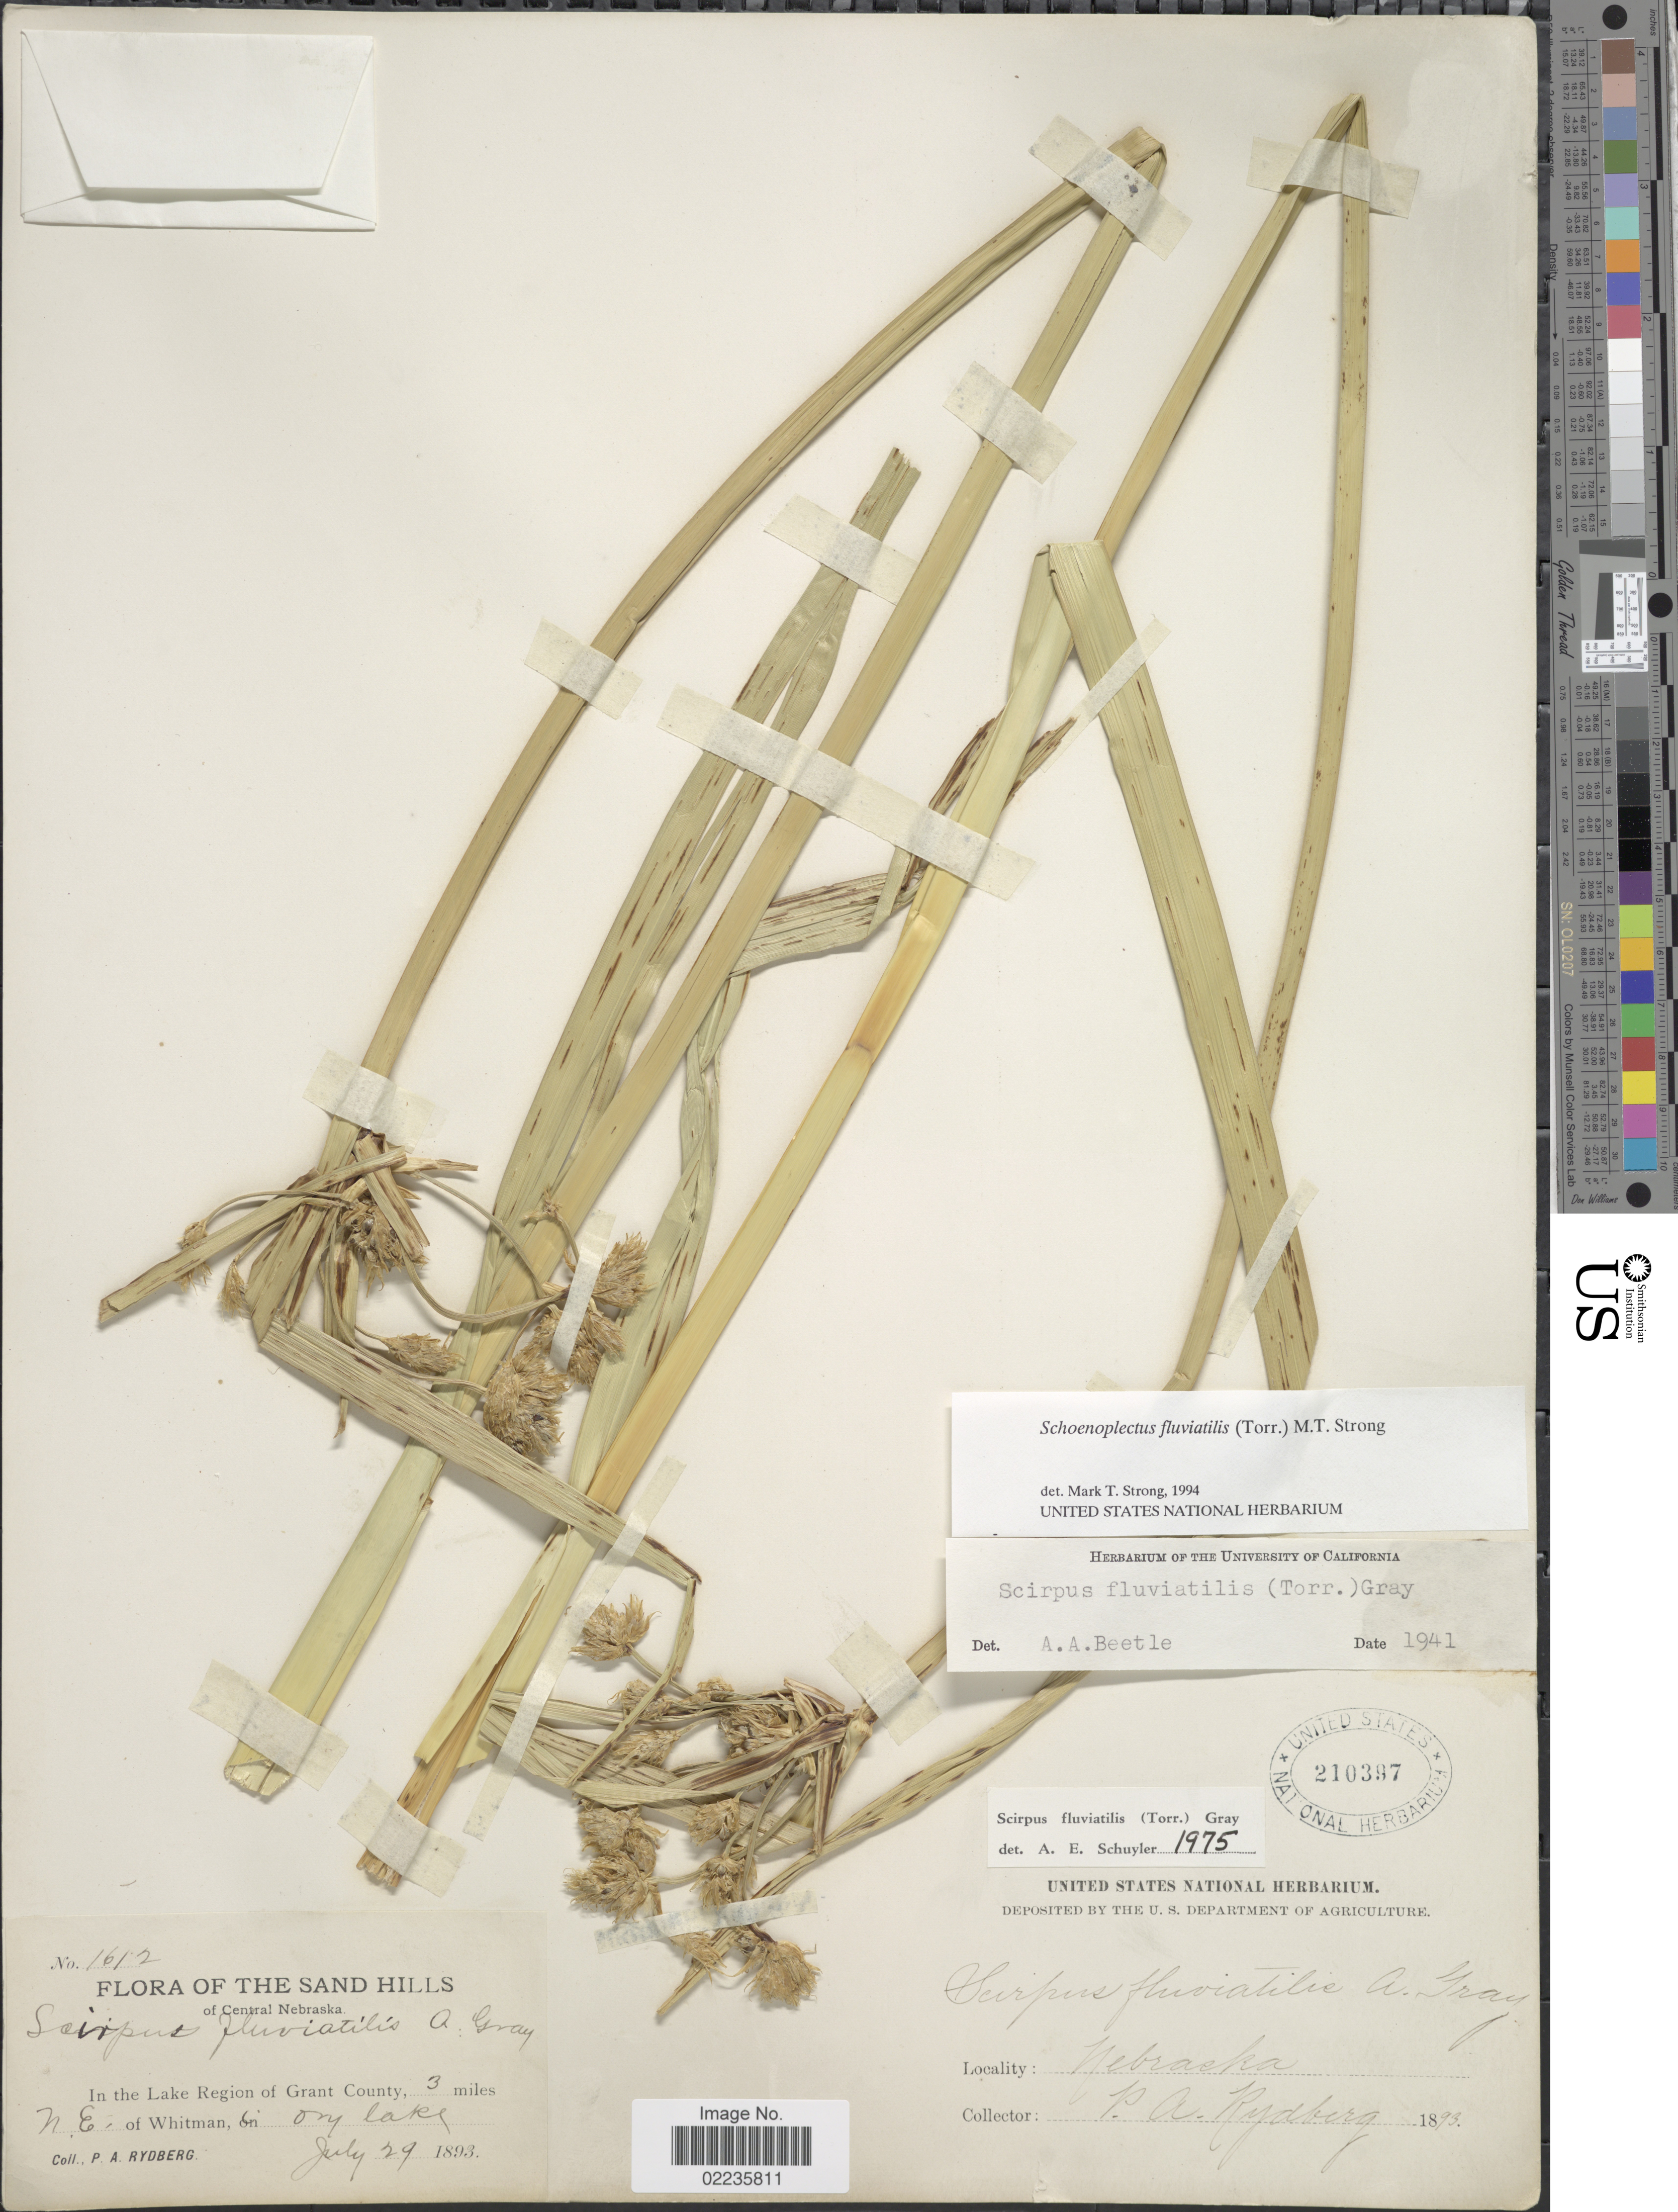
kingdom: Plantae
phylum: Tracheophyta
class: Liliopsida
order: Poales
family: Cyperaceae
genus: Bolboschoenus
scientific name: Bolboschoenus fluviatilis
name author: (Torr.) Soják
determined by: Strong, M. T., (US), Smithsonian Institution - National Museum of Natural History (UNITED STATES)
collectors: P. A. Rydberg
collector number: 1612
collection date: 1893-07-29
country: United States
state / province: Nebraska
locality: The Sand Hills. Central Nebraska. In the Lake Region of Grant County, 3 miles N.E. of Whitman, in dry lake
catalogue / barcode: US 210397